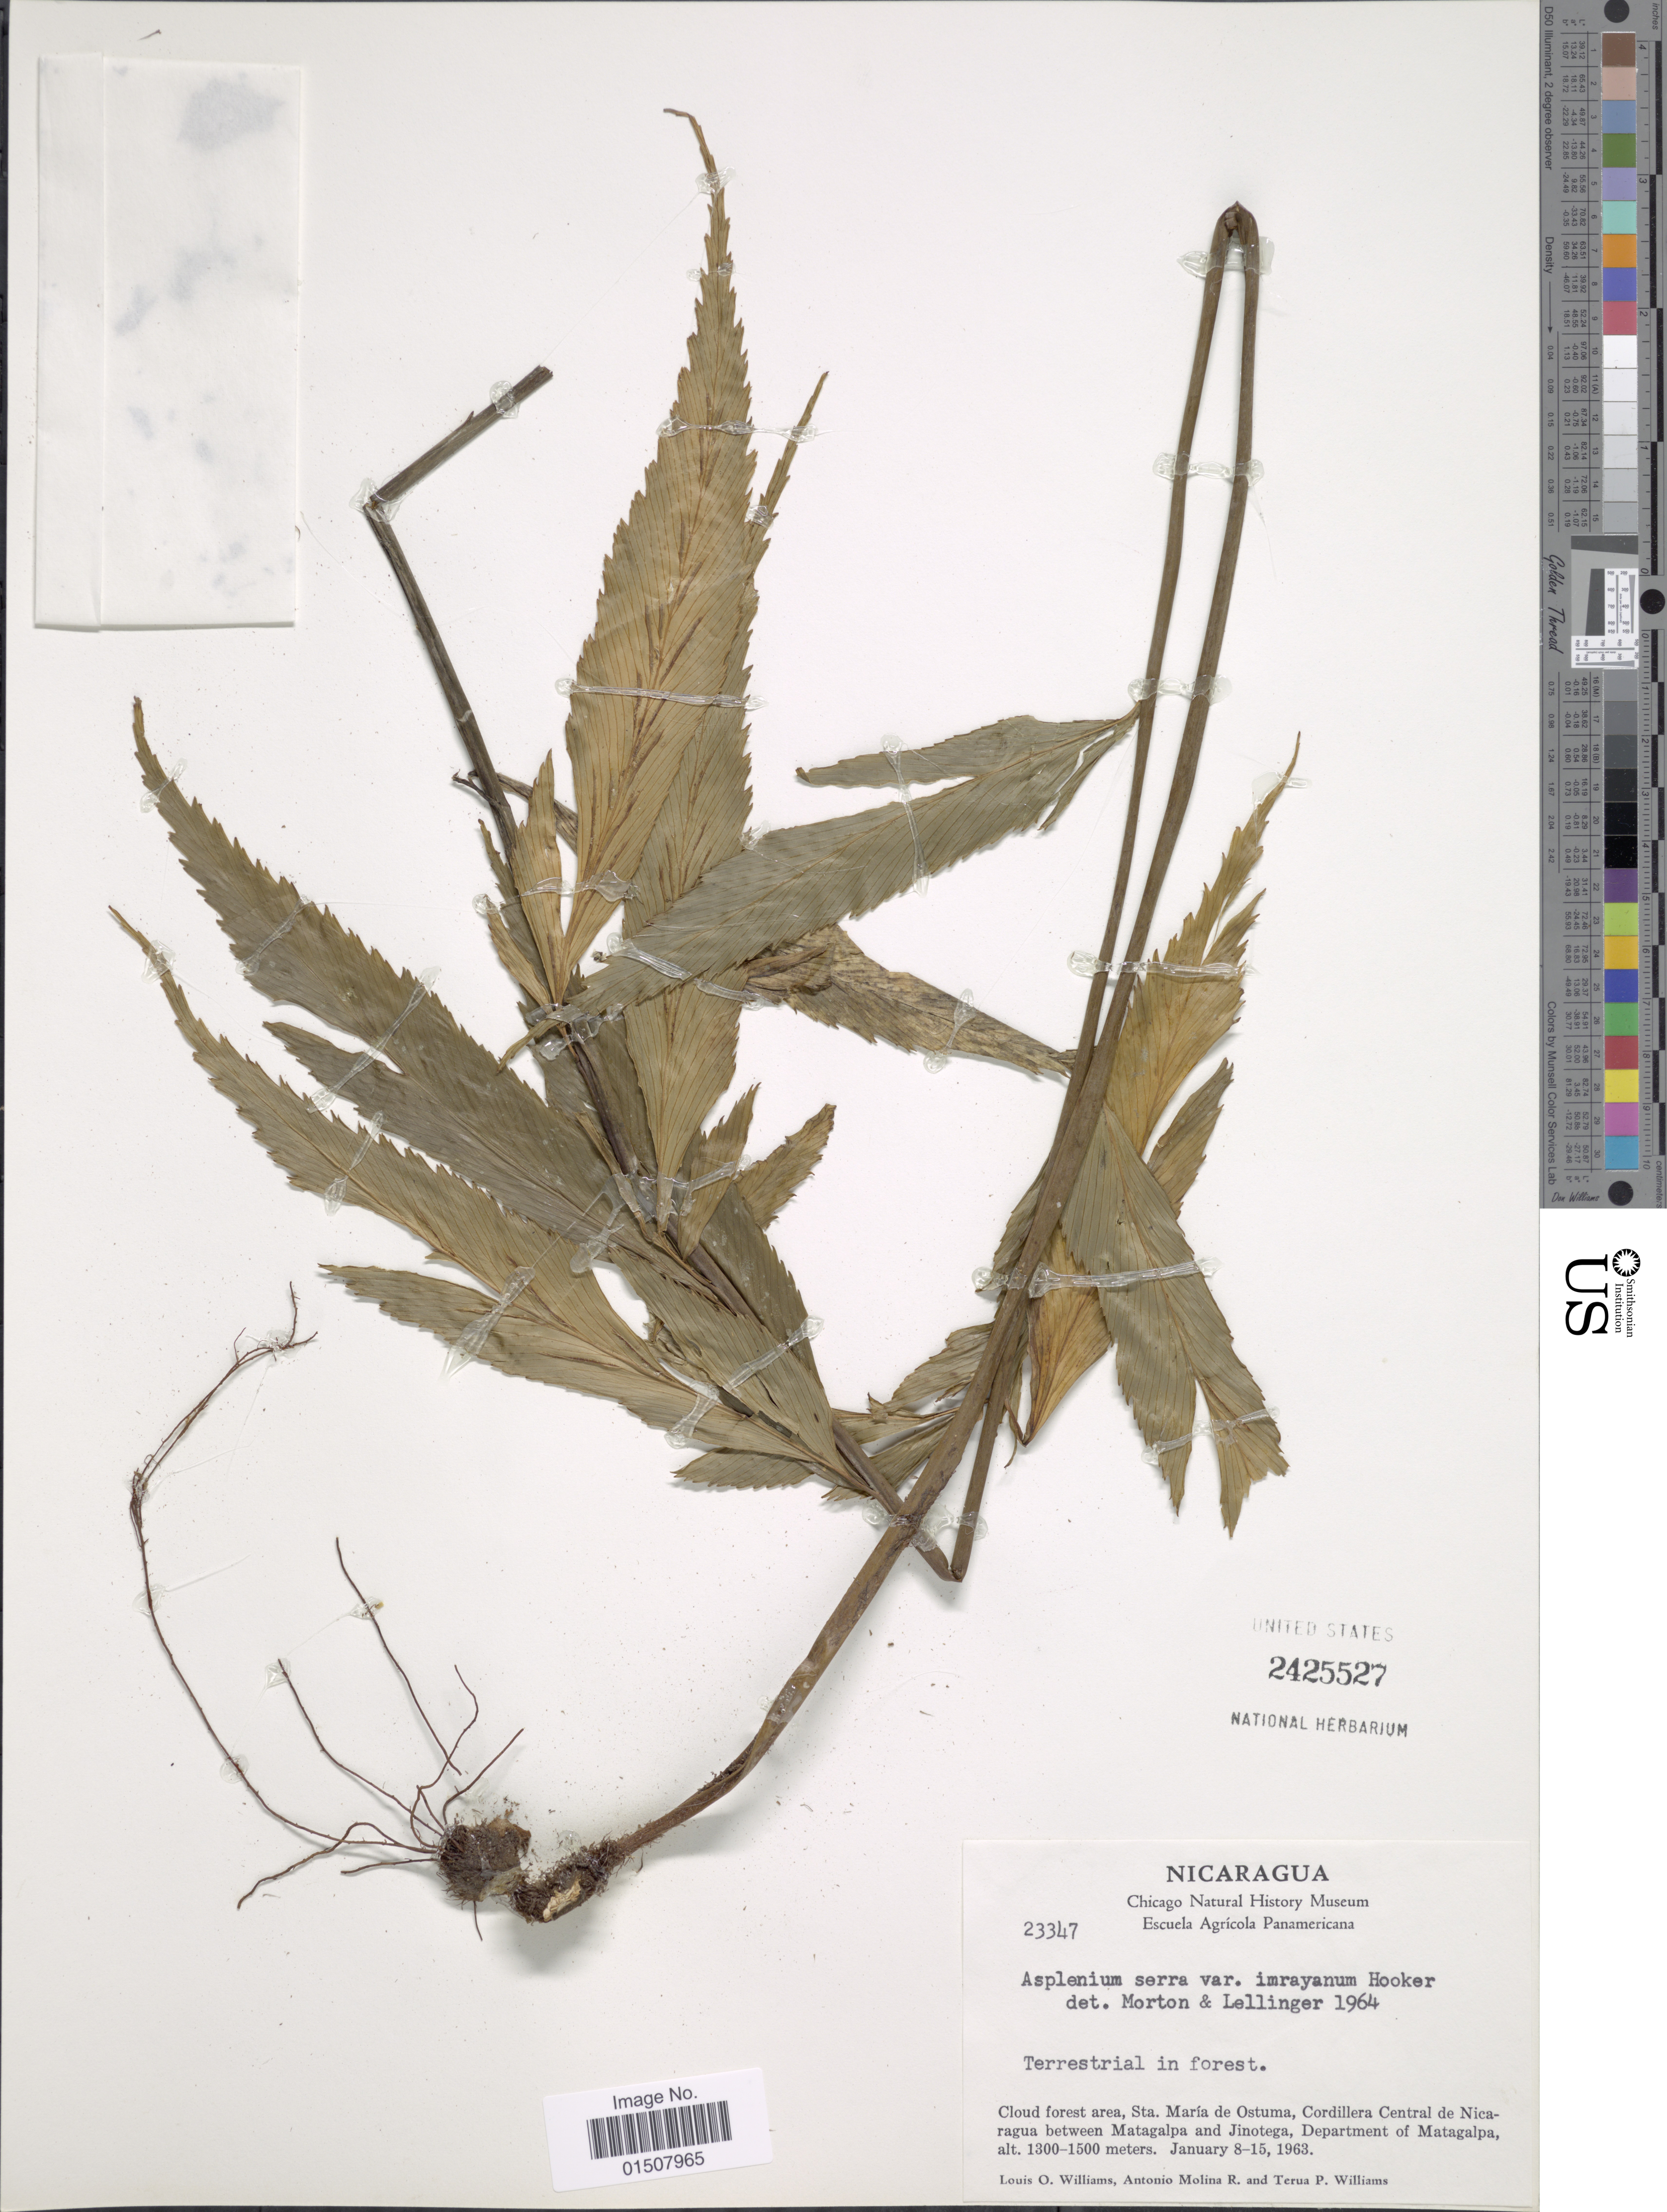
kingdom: Plantae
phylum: Tracheophyta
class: Polypodiopsida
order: Polypodiales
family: Aspleniaceae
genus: Asplenium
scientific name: Asplenium serra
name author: Langsd. & Fisch.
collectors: L. O. Williams, A. Molina R. & T. Williams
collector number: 23347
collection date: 1963-01-08/1963-01-15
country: Nicaragua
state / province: Matagalpa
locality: Cloud forest area, Sta. Maria DE ostuma, Cordillera Central de Nicaragua between Maragalpha and Jinotega, Department of Matagalpa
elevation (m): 1300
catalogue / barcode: US 2425527